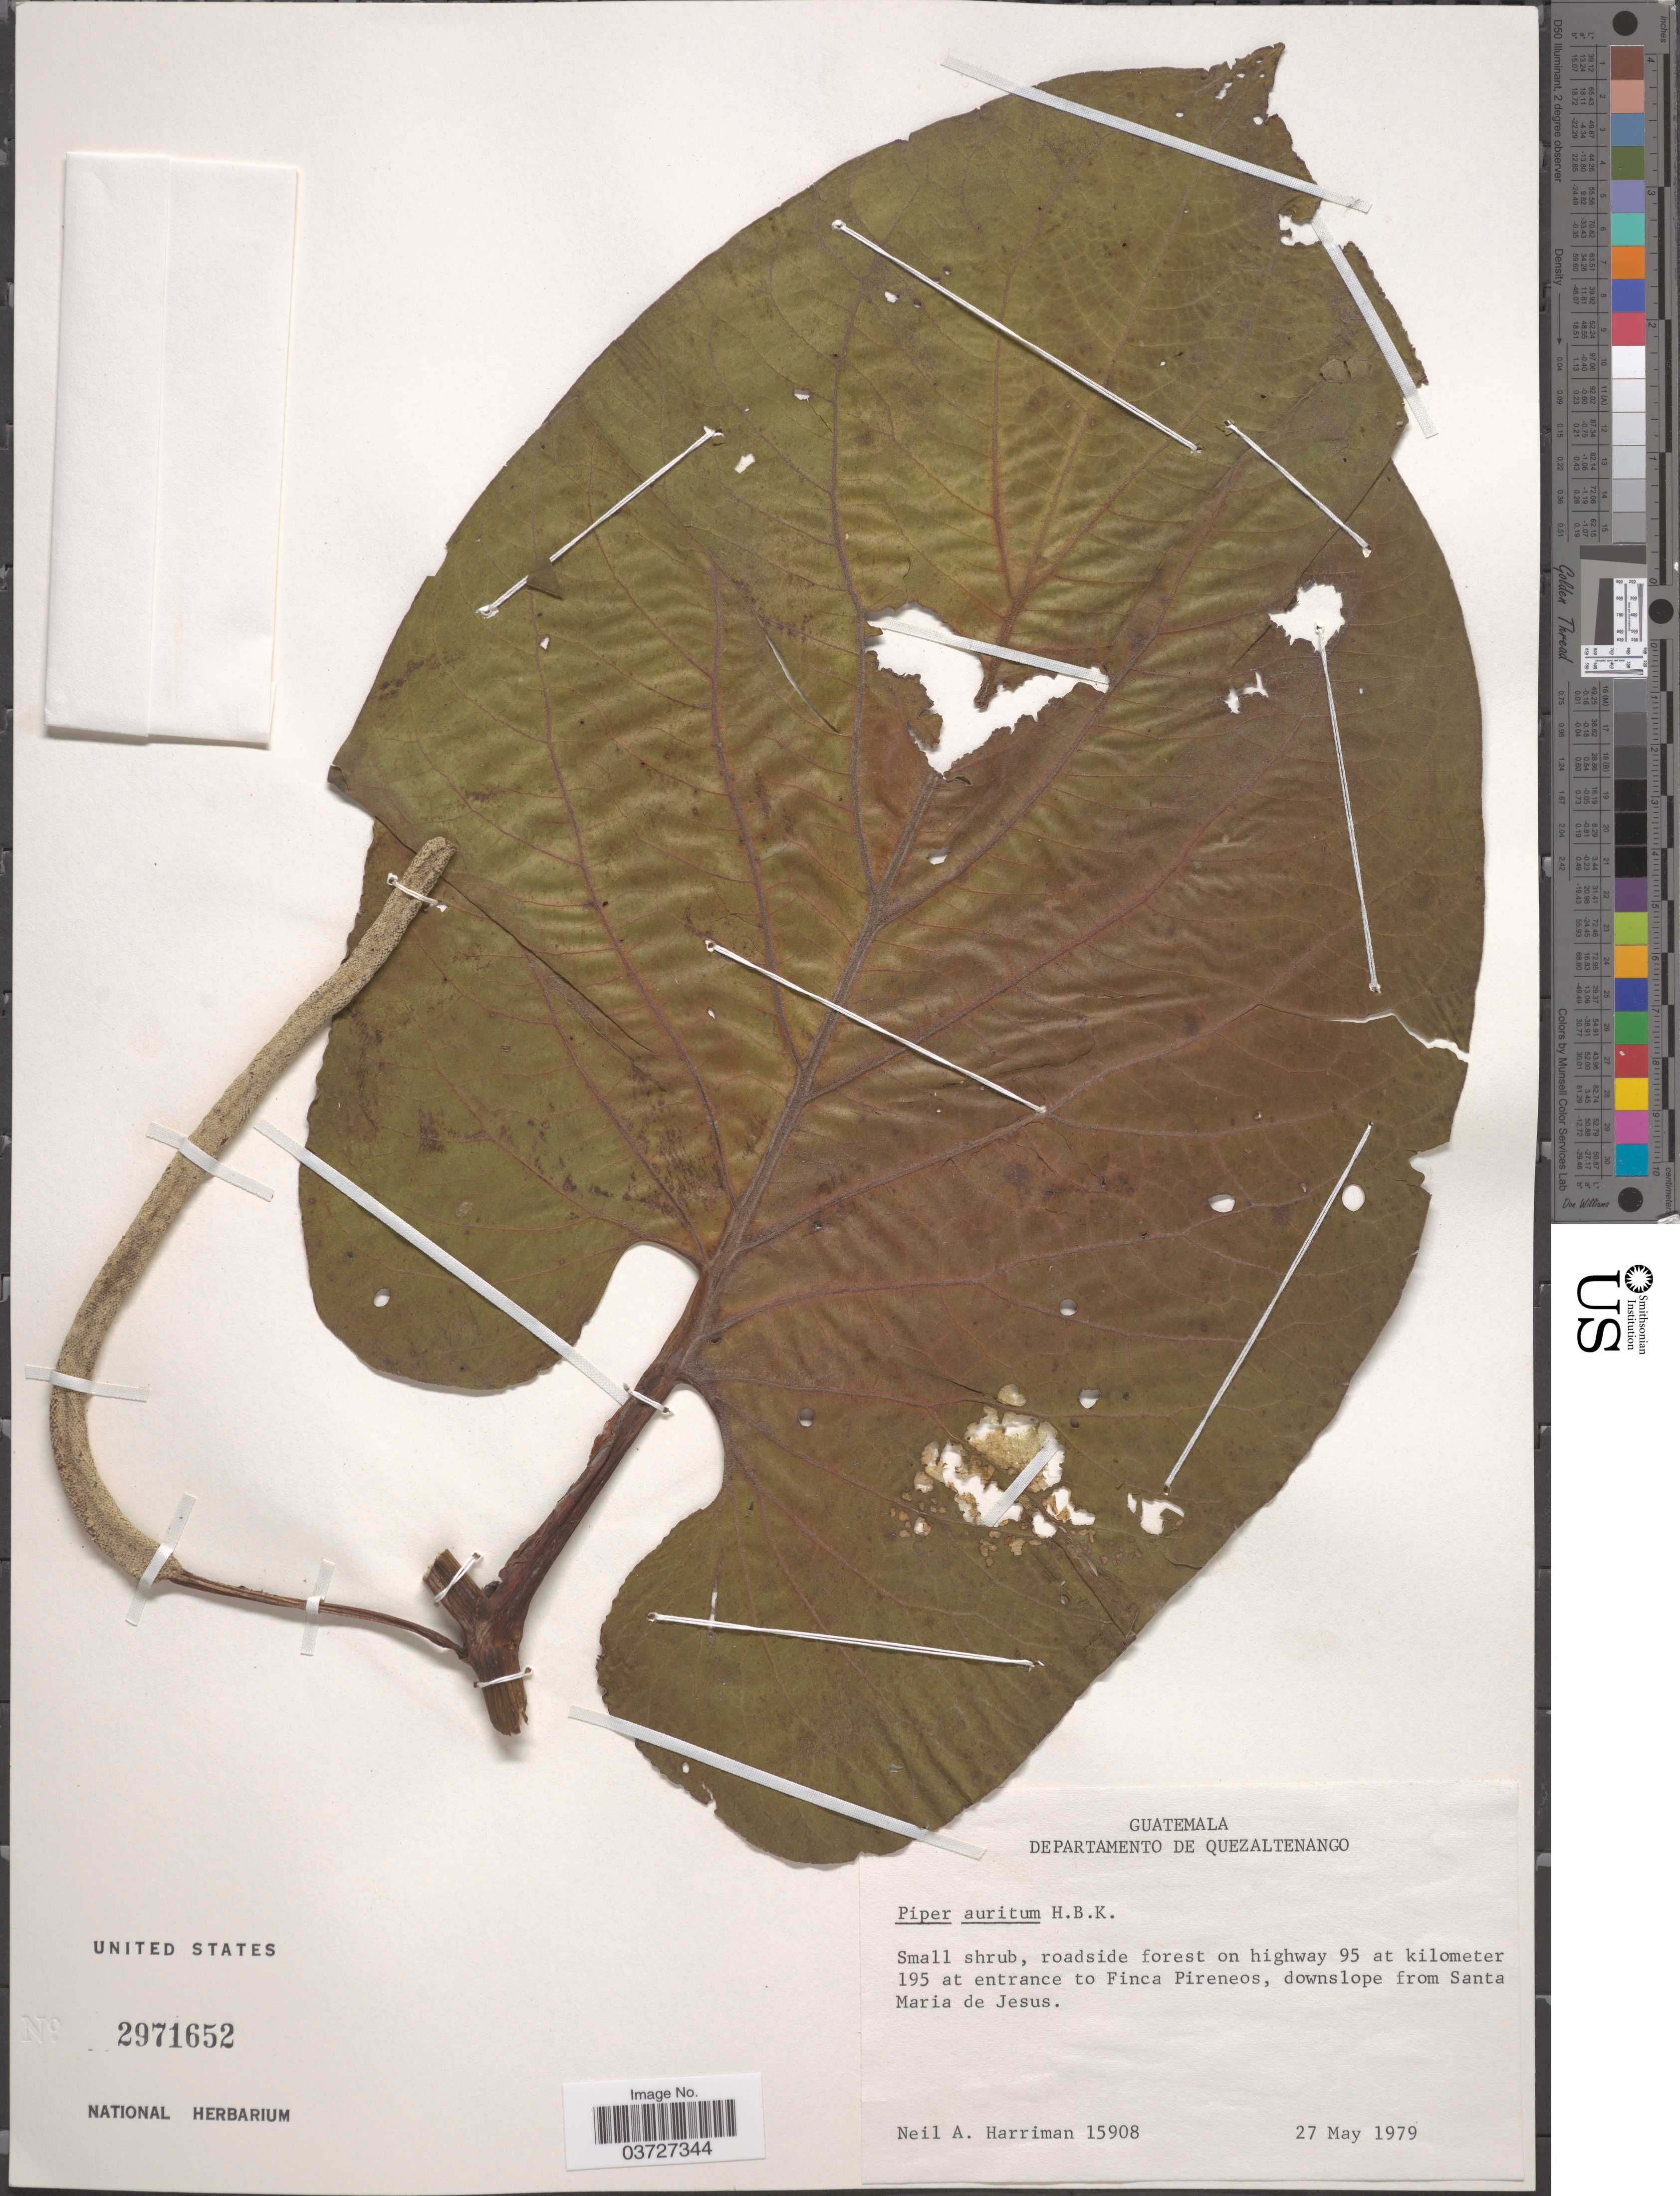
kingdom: Plantae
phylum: Tracheophyta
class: Magnoliopsida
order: Piperales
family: Piperaceae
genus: Piper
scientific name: Piper auritum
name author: Kunth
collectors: N. A. Harriman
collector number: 15908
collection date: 1979-05-27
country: Guatemala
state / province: Quetzaltenango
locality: Departamento de Quezaltenango. Roadside forest on highway 95 at kilometer 195 at entrance to Finca Pireneos, downslope from Santa Maria de Jesus.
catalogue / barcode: US 2971652